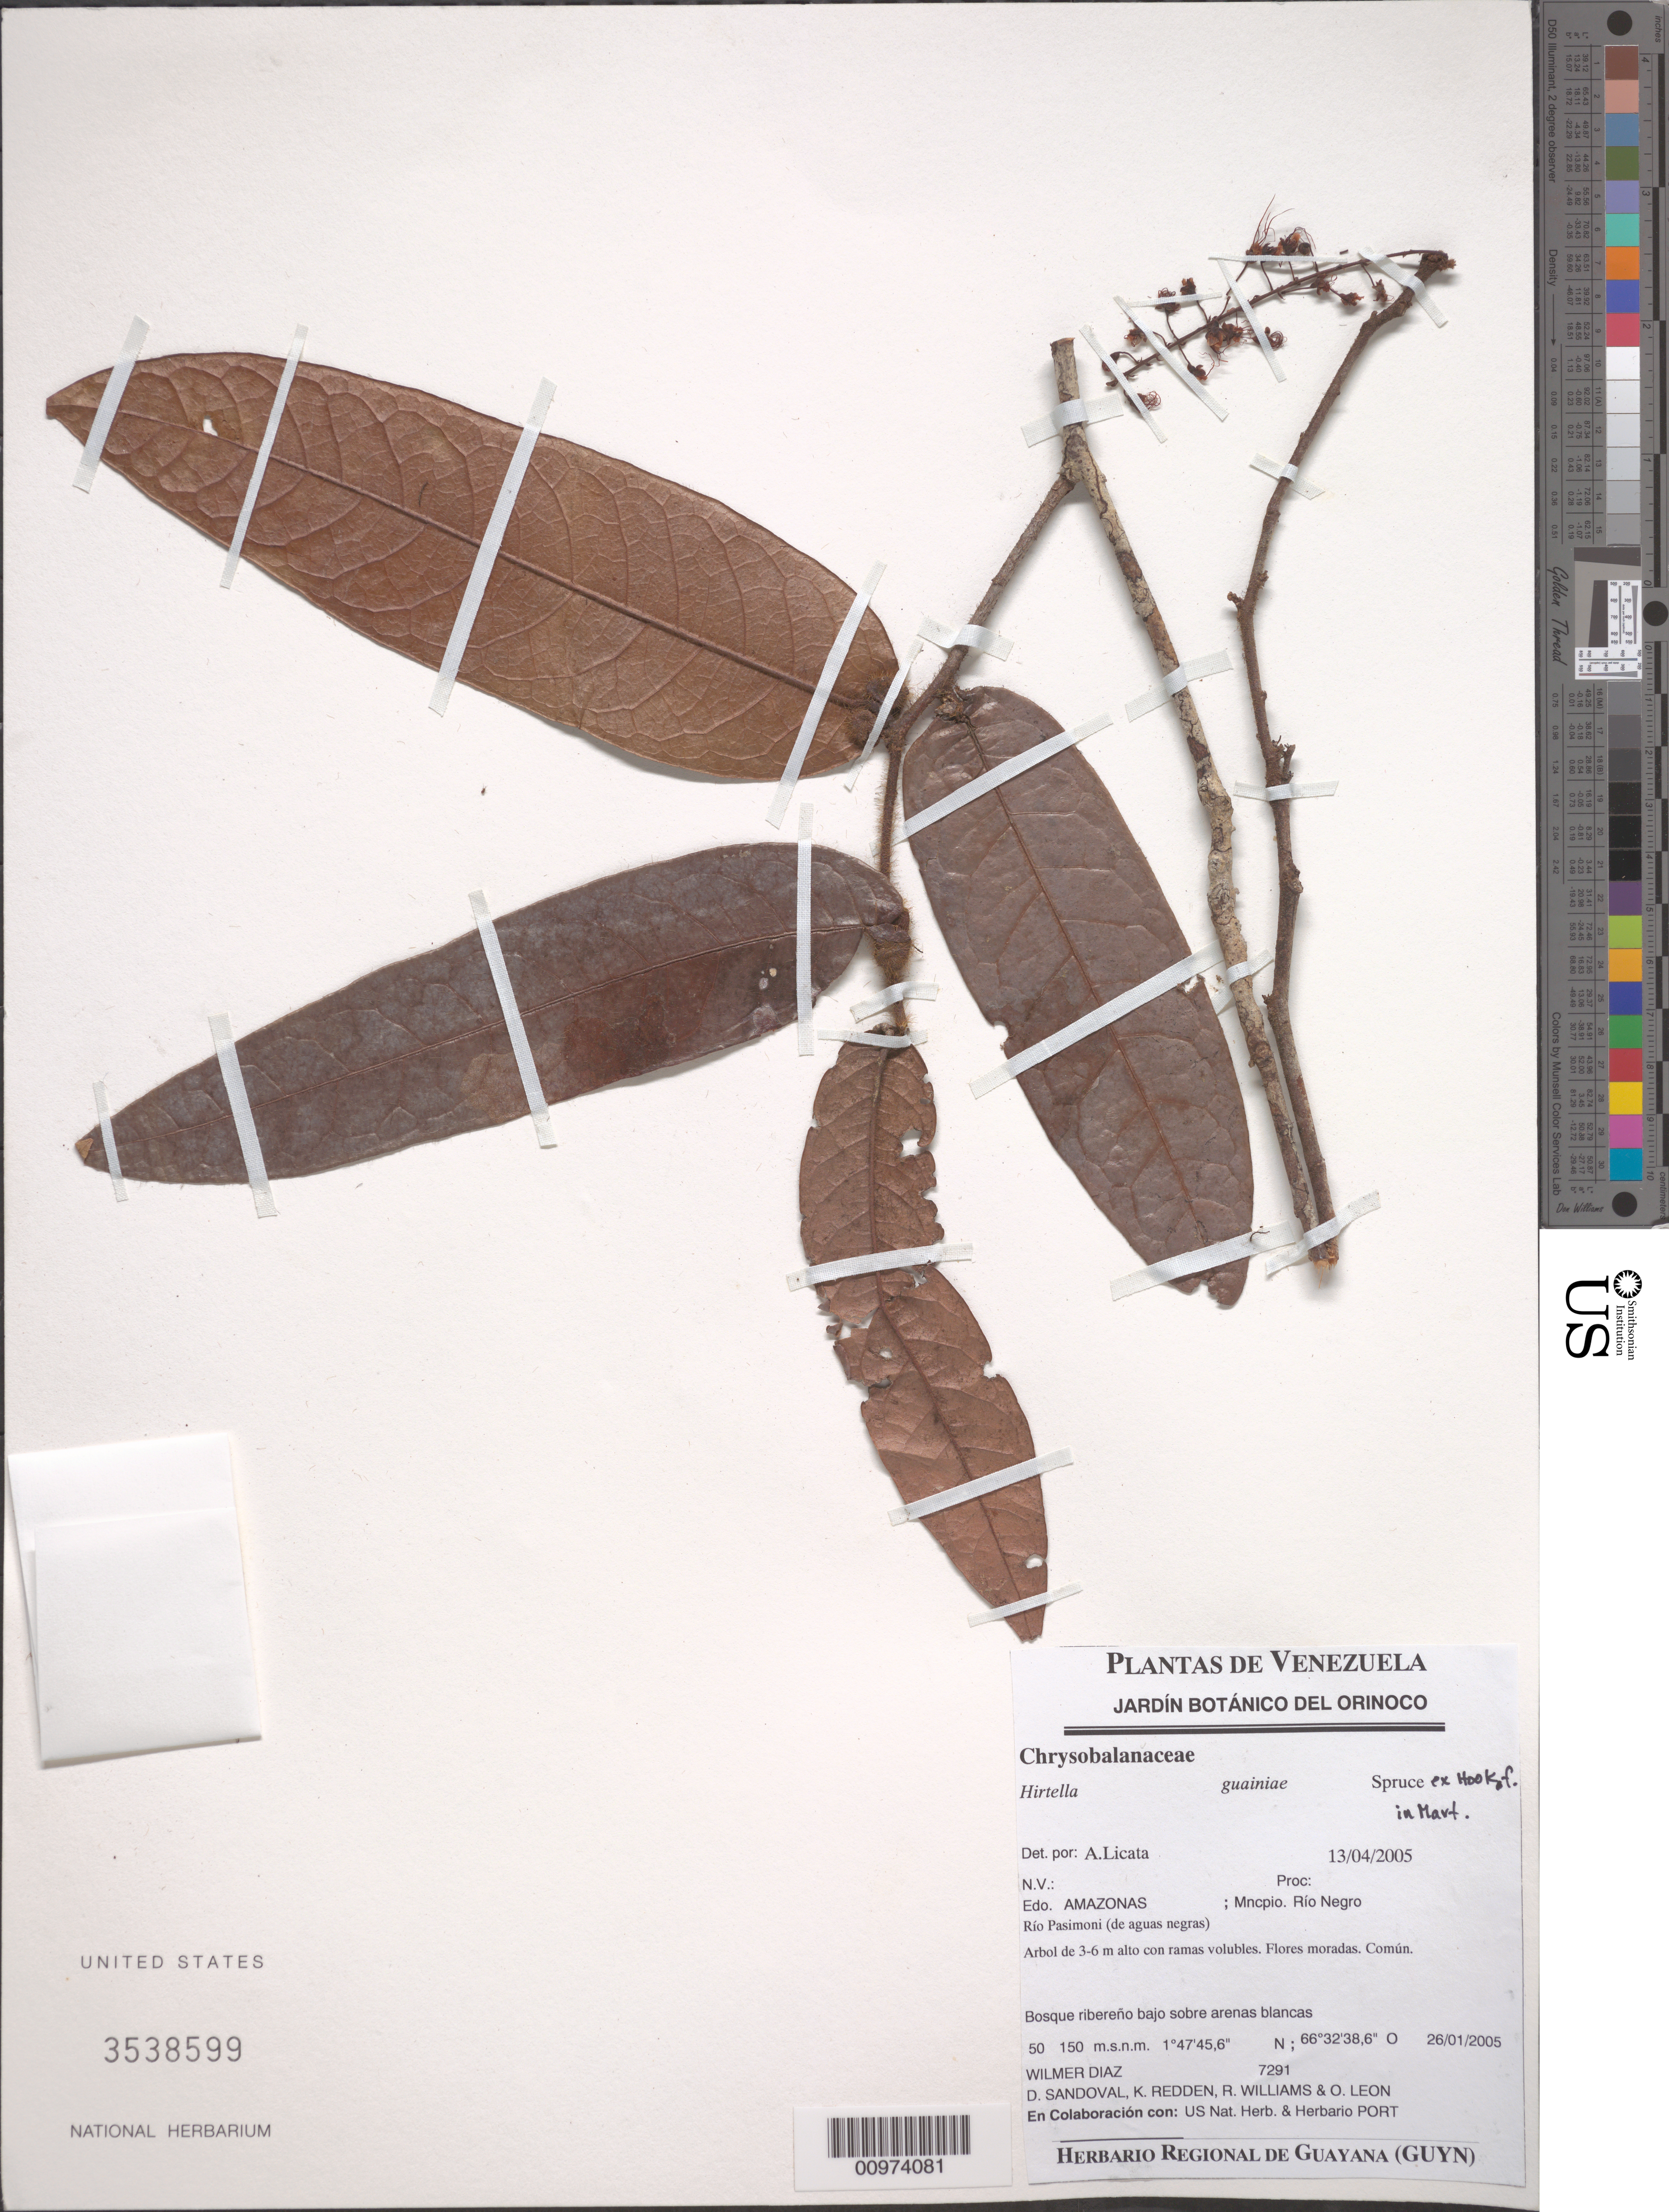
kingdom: Plantae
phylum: Tracheophyta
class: Magnoliopsida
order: Malpighiales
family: Chrysobalanaceae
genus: Hirtella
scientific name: Hirtella guainiae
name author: Spruce ex Hook. f.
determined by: Licata, A., (PORT), Univ. Nac. Exp. de los Llanos Ezequiel Zamora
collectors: W. Díaz P., D. Sandoval, K. M. Redden, R. Williams & O. León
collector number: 7291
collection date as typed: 26-Jan-05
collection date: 2005-01-26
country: Venezuela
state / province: Amazonas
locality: Mun. Río Negro, Río Pasimoni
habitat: Bosque ribereño bajo sobre arenas blancas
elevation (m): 50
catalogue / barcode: US 3538599